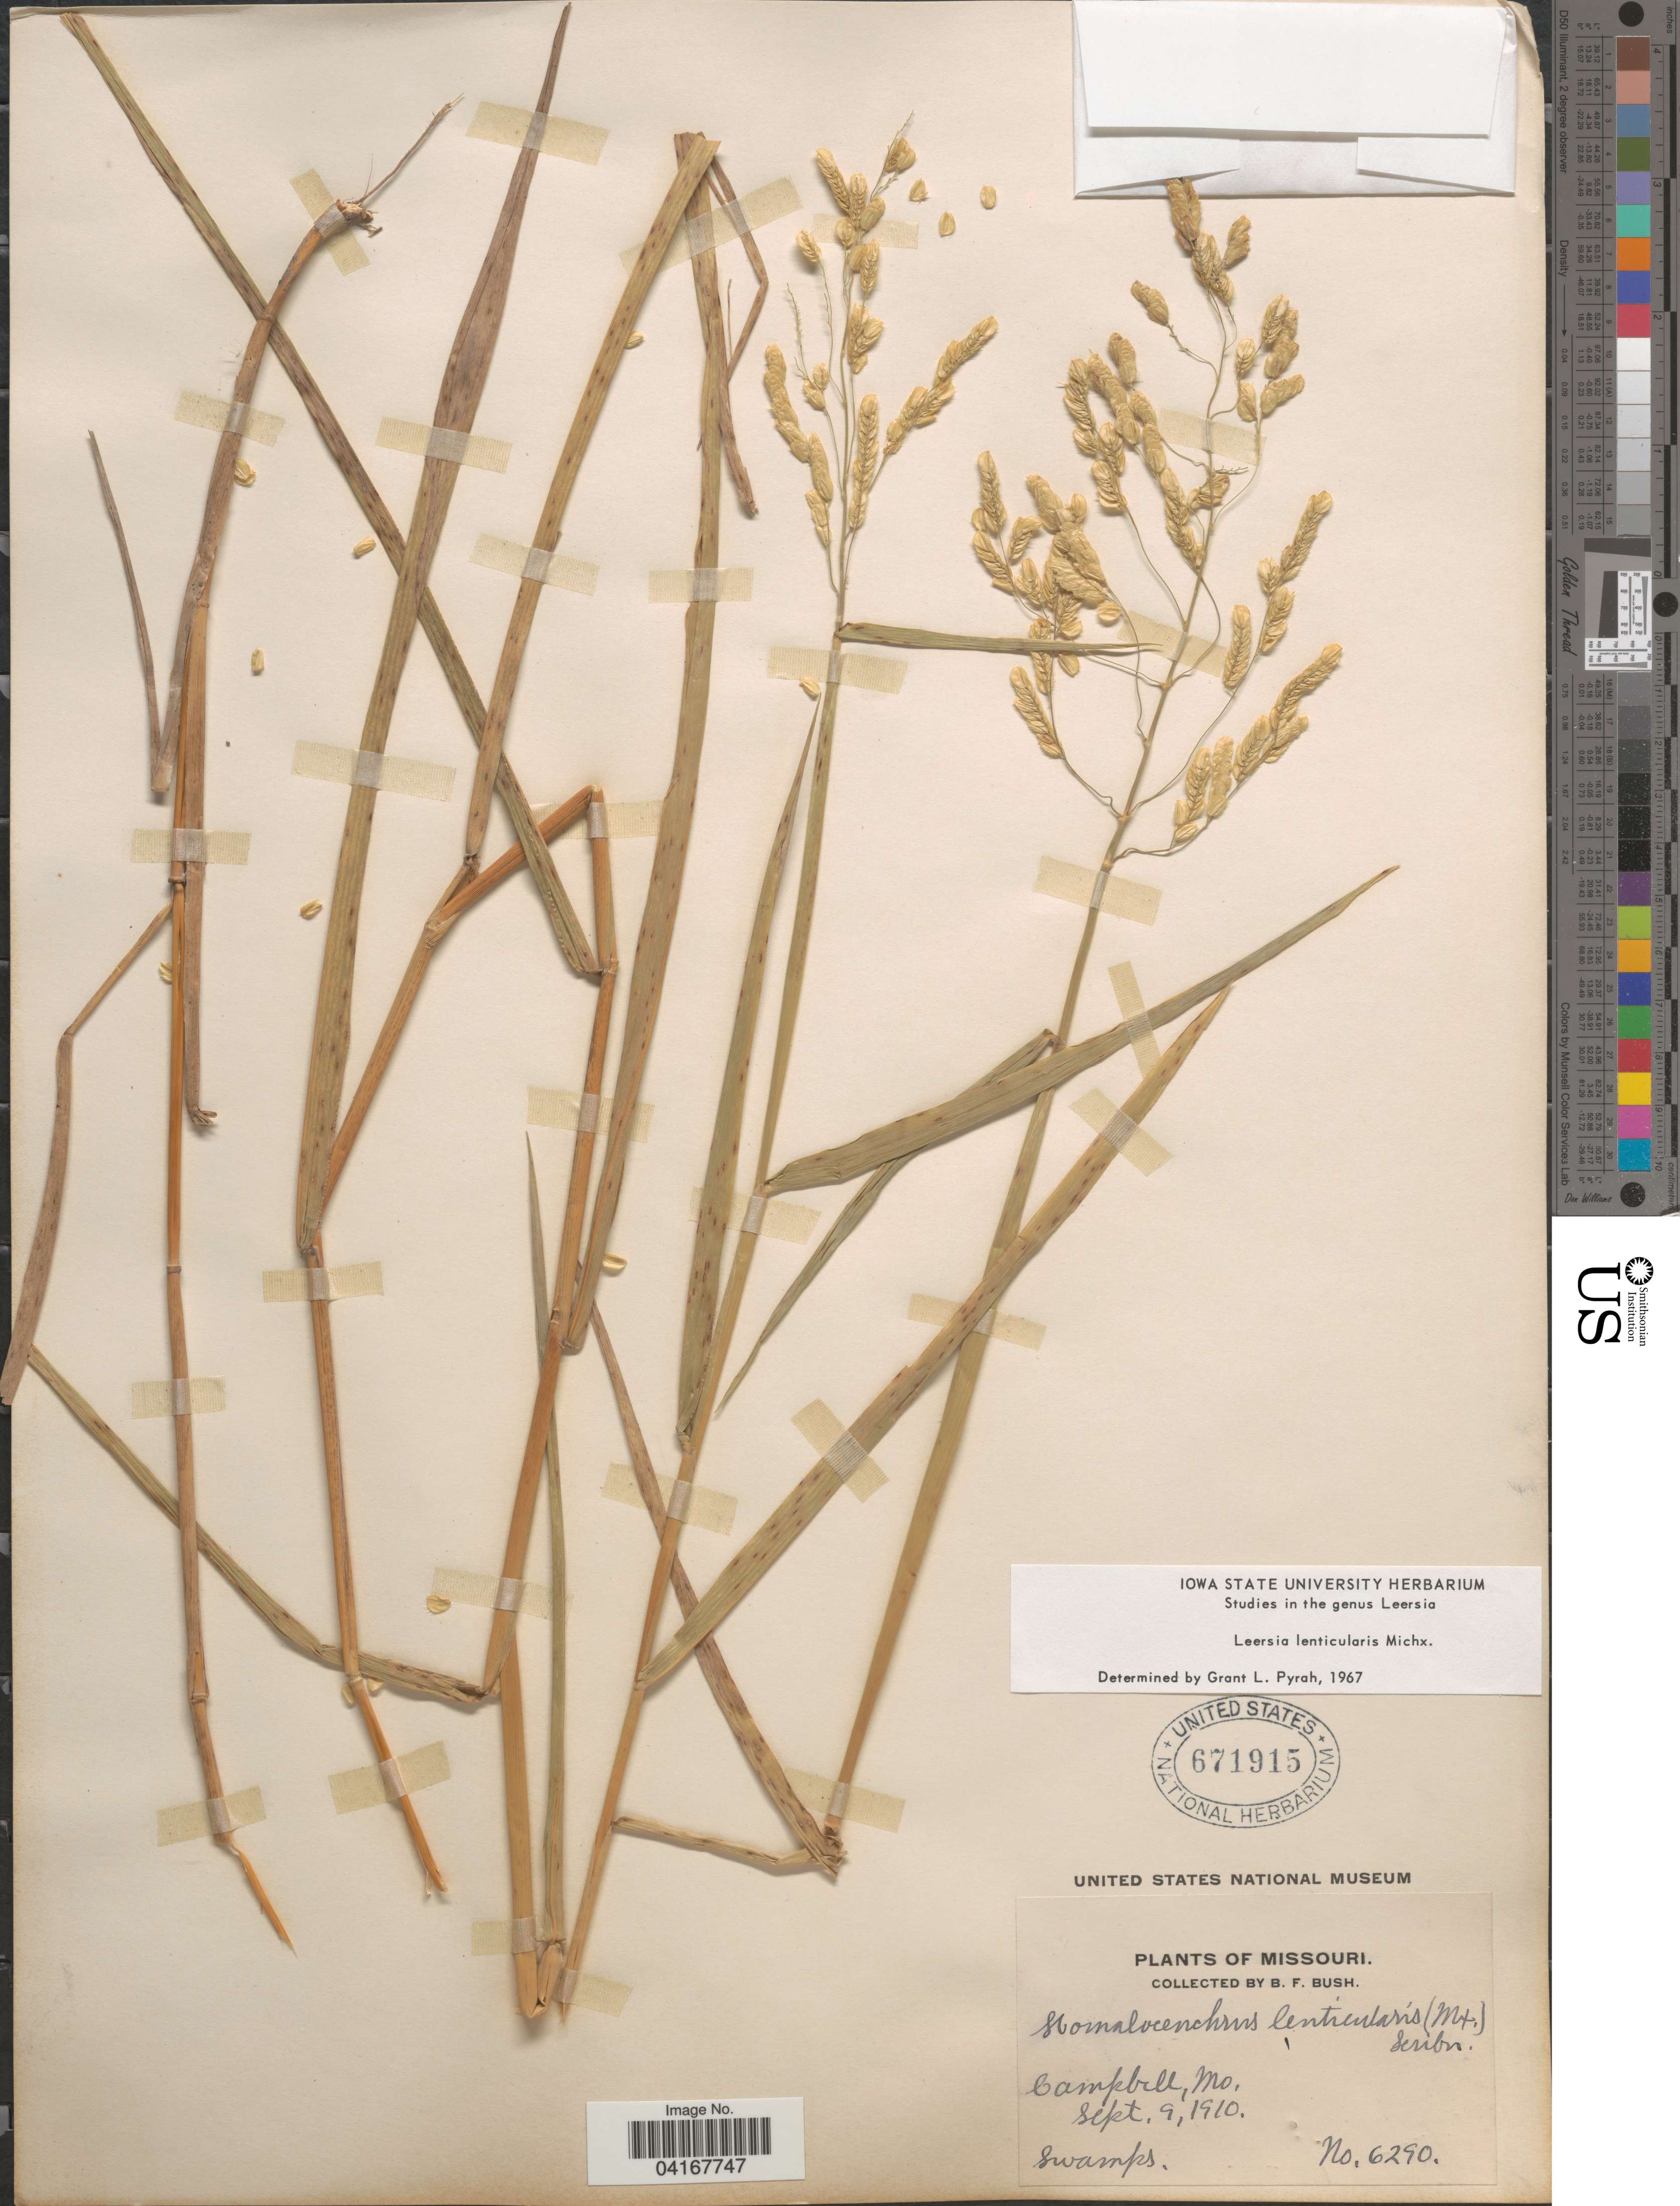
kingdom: Plantae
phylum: Tracheophyta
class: Liliopsida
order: Poales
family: Poaceae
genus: Leersia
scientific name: Leersia lenticularis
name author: Michx.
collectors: B. F. Bush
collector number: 6290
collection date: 1910-09-09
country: United States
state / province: Missouri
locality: Campbell.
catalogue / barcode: US 671915